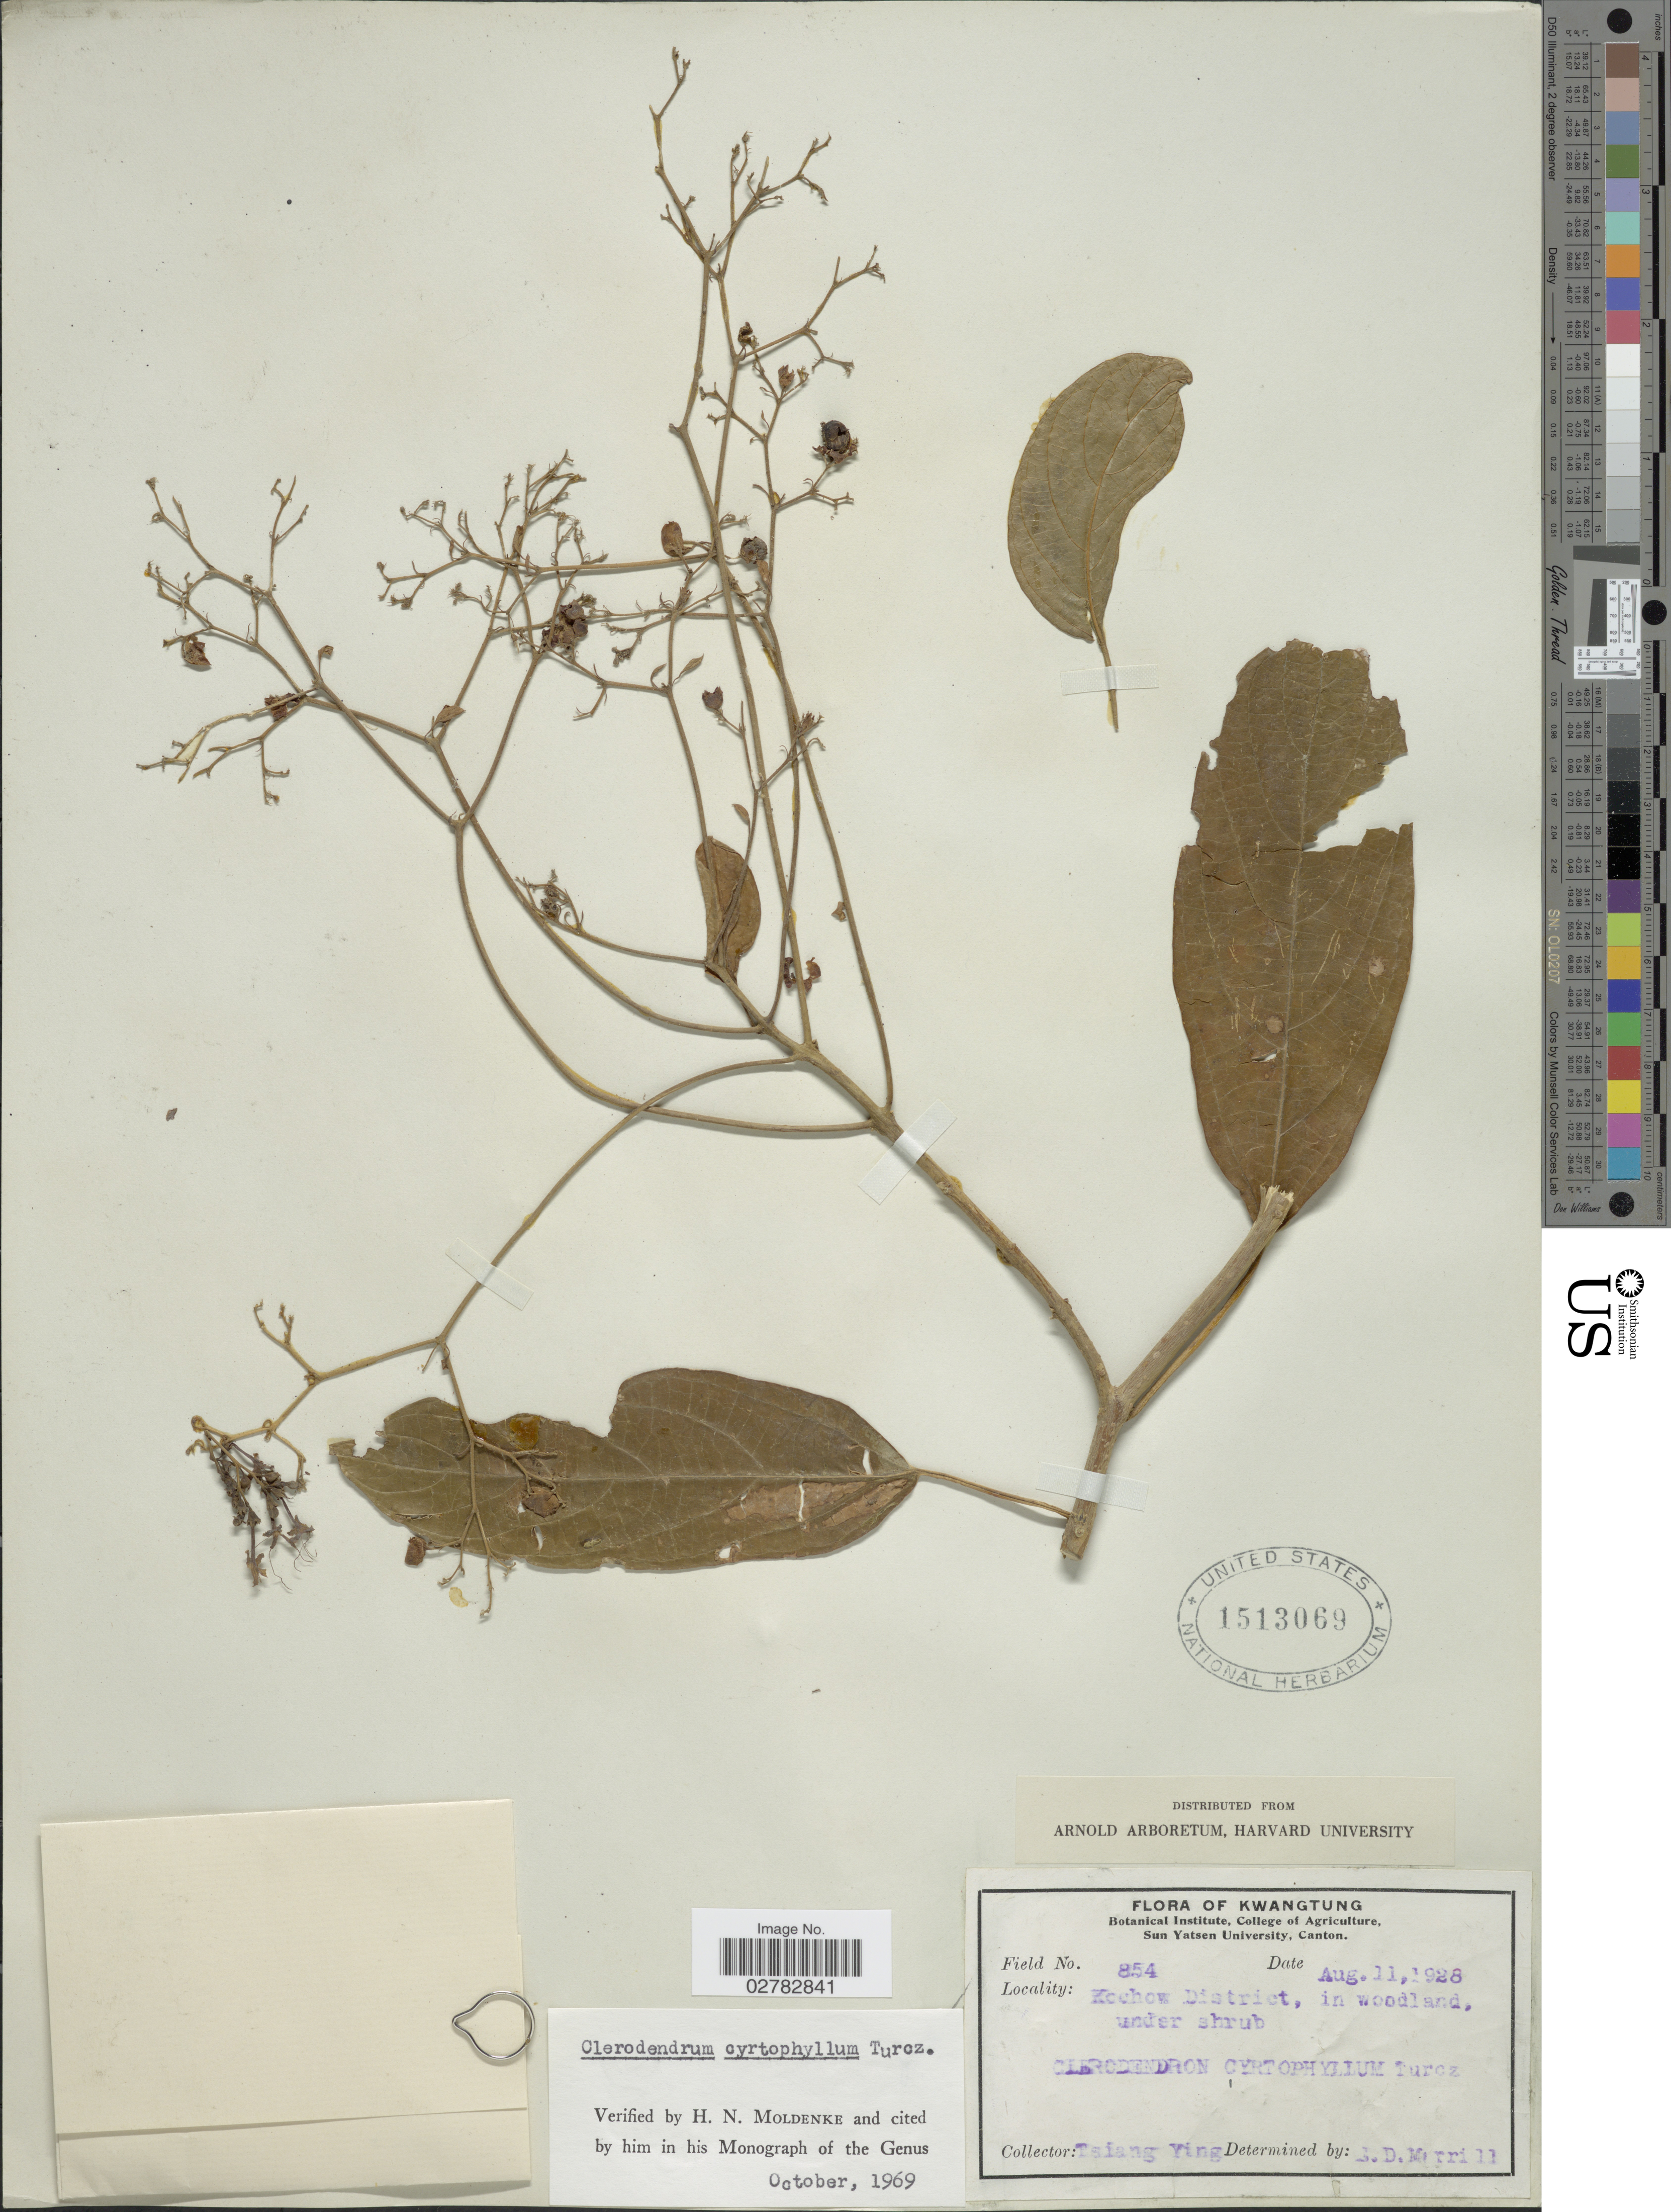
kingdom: Plantae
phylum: Tracheophyta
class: Magnoliopsida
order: Lamiales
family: Lamiaceae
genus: Clerodendrum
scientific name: Clerodendrum cyrtophyllum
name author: Turcz.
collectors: T. Ying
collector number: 854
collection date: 1928-08-11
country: China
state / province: Guangdong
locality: Kwangtung. Kochow District.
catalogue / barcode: US 1513069